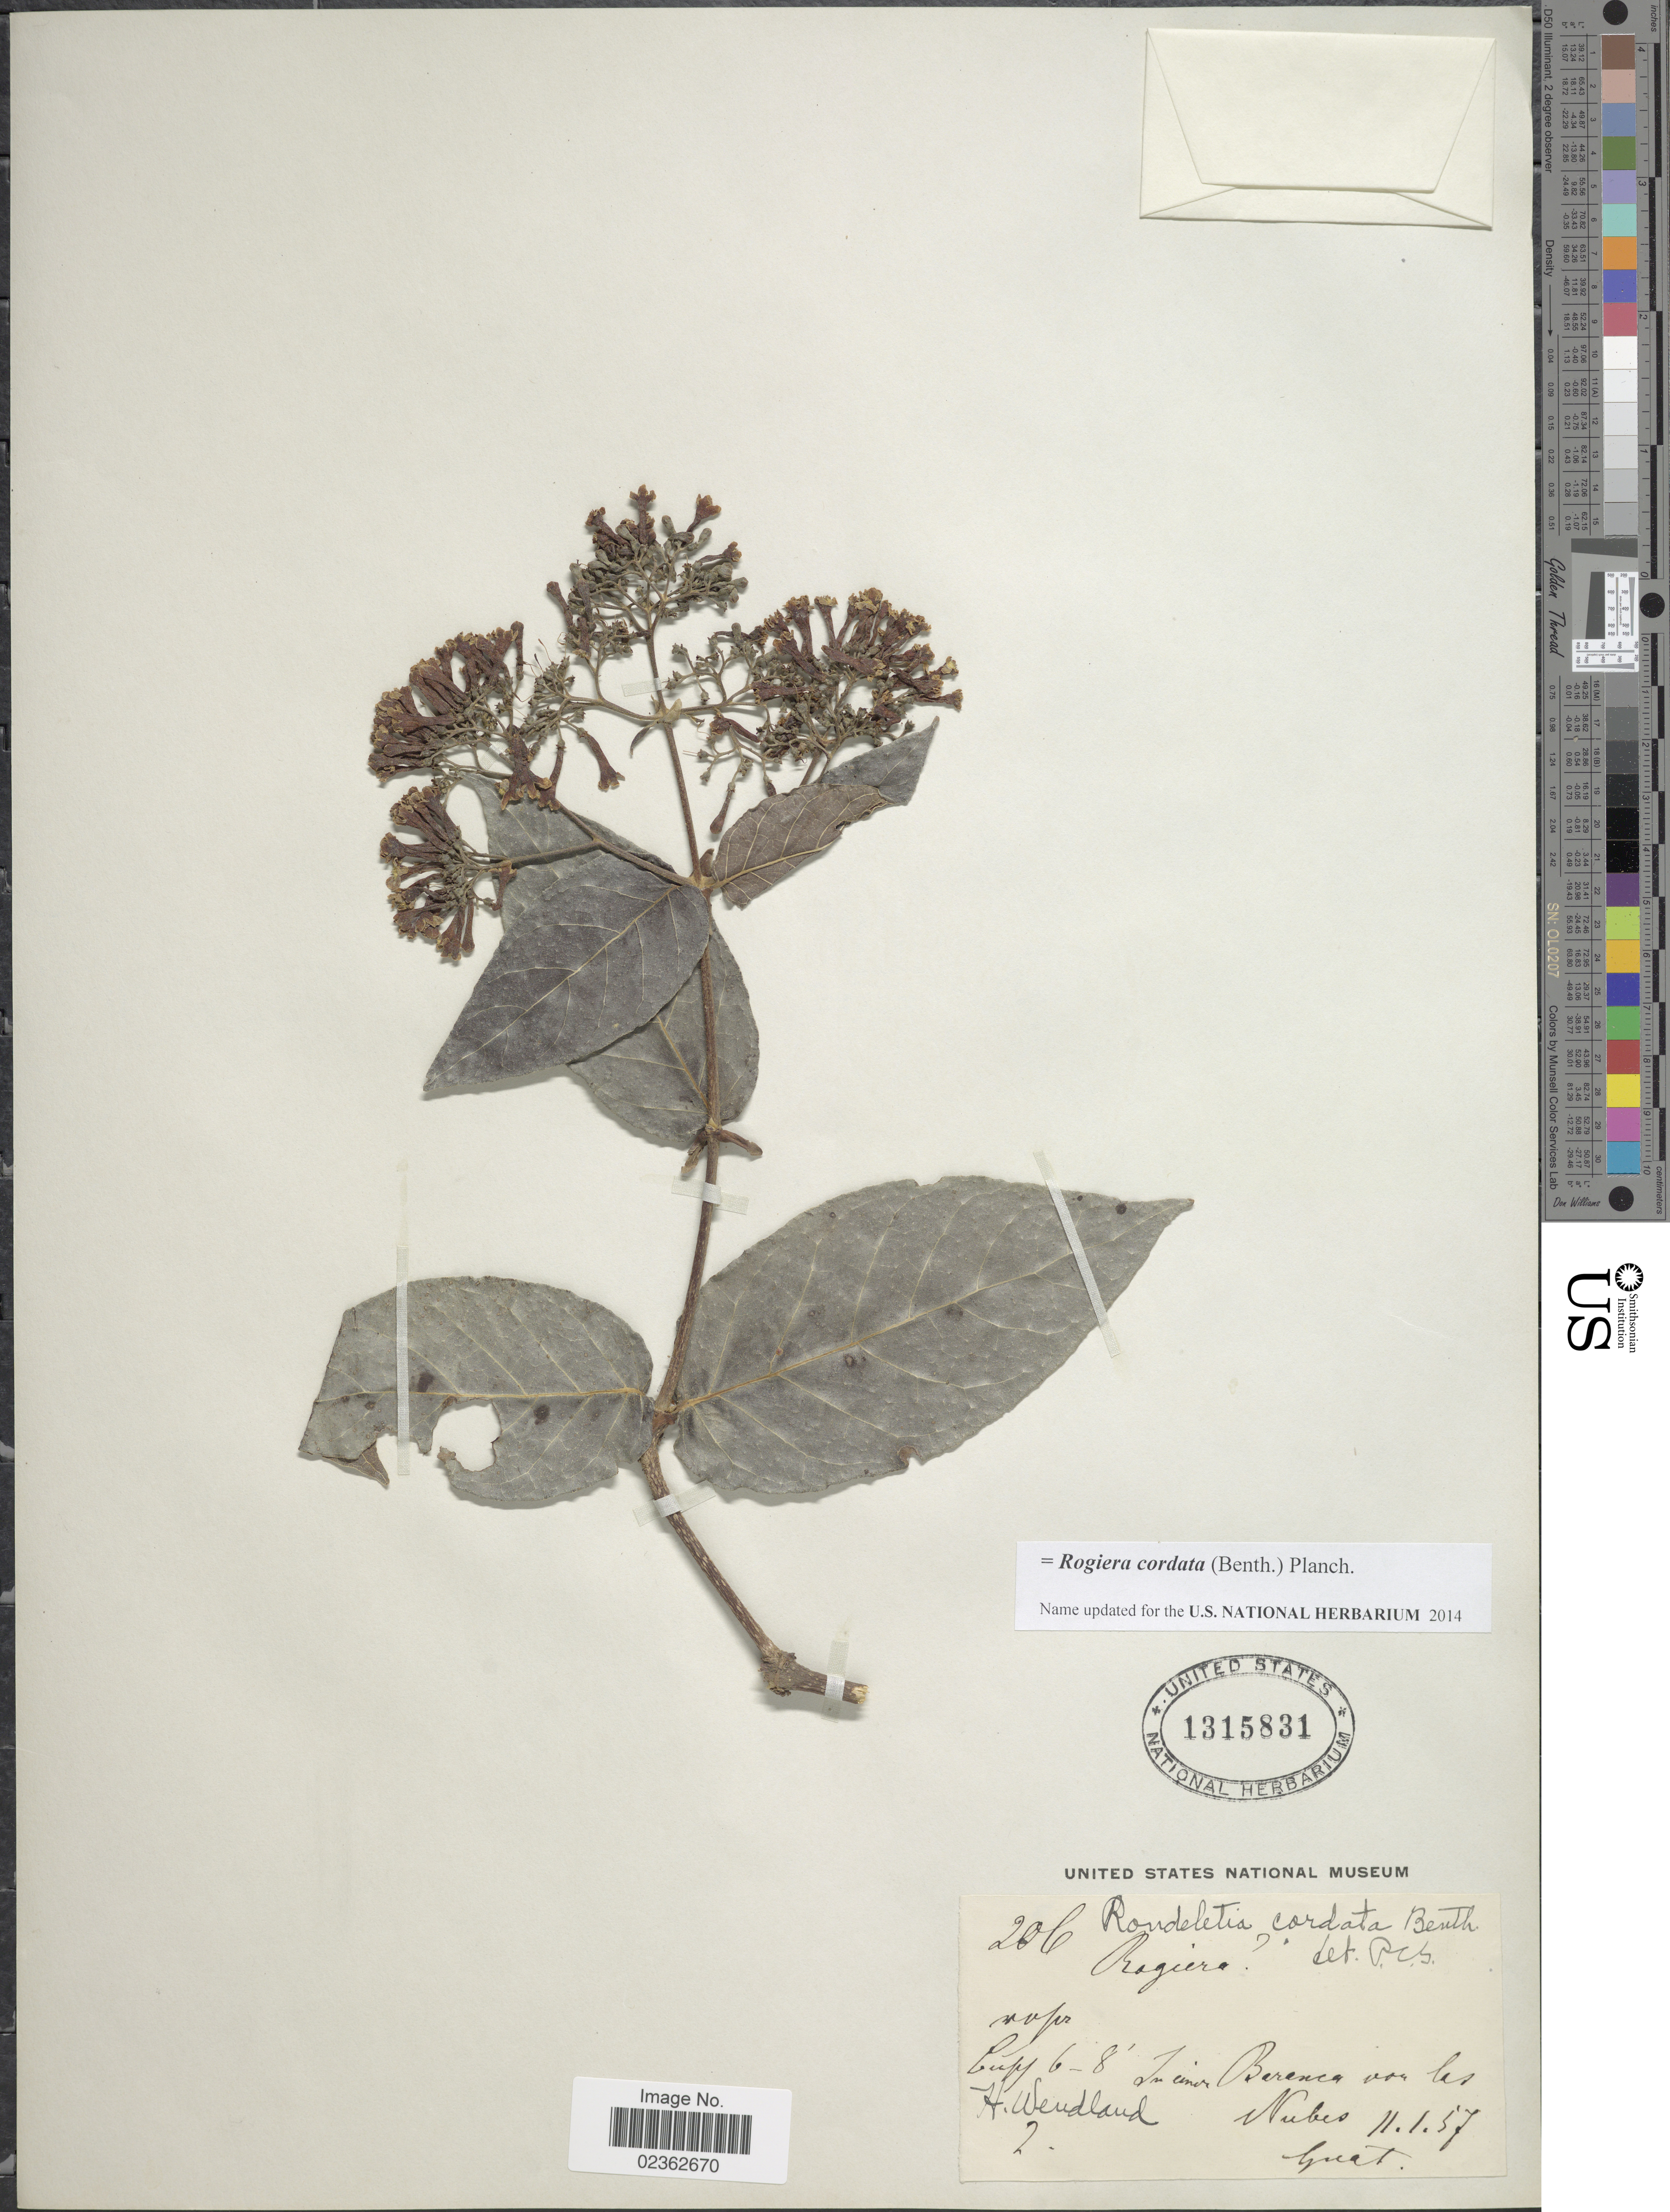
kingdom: Plantae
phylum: Tracheophyta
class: Magnoliopsida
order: Gentianales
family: Rubiaceae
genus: Rogiera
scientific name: Rogiera cordata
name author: (Benth.) Planch.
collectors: H. A. Wendland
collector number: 206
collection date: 1857-01-11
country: Guatemala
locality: Baranca von las Nubes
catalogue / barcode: US 1315831